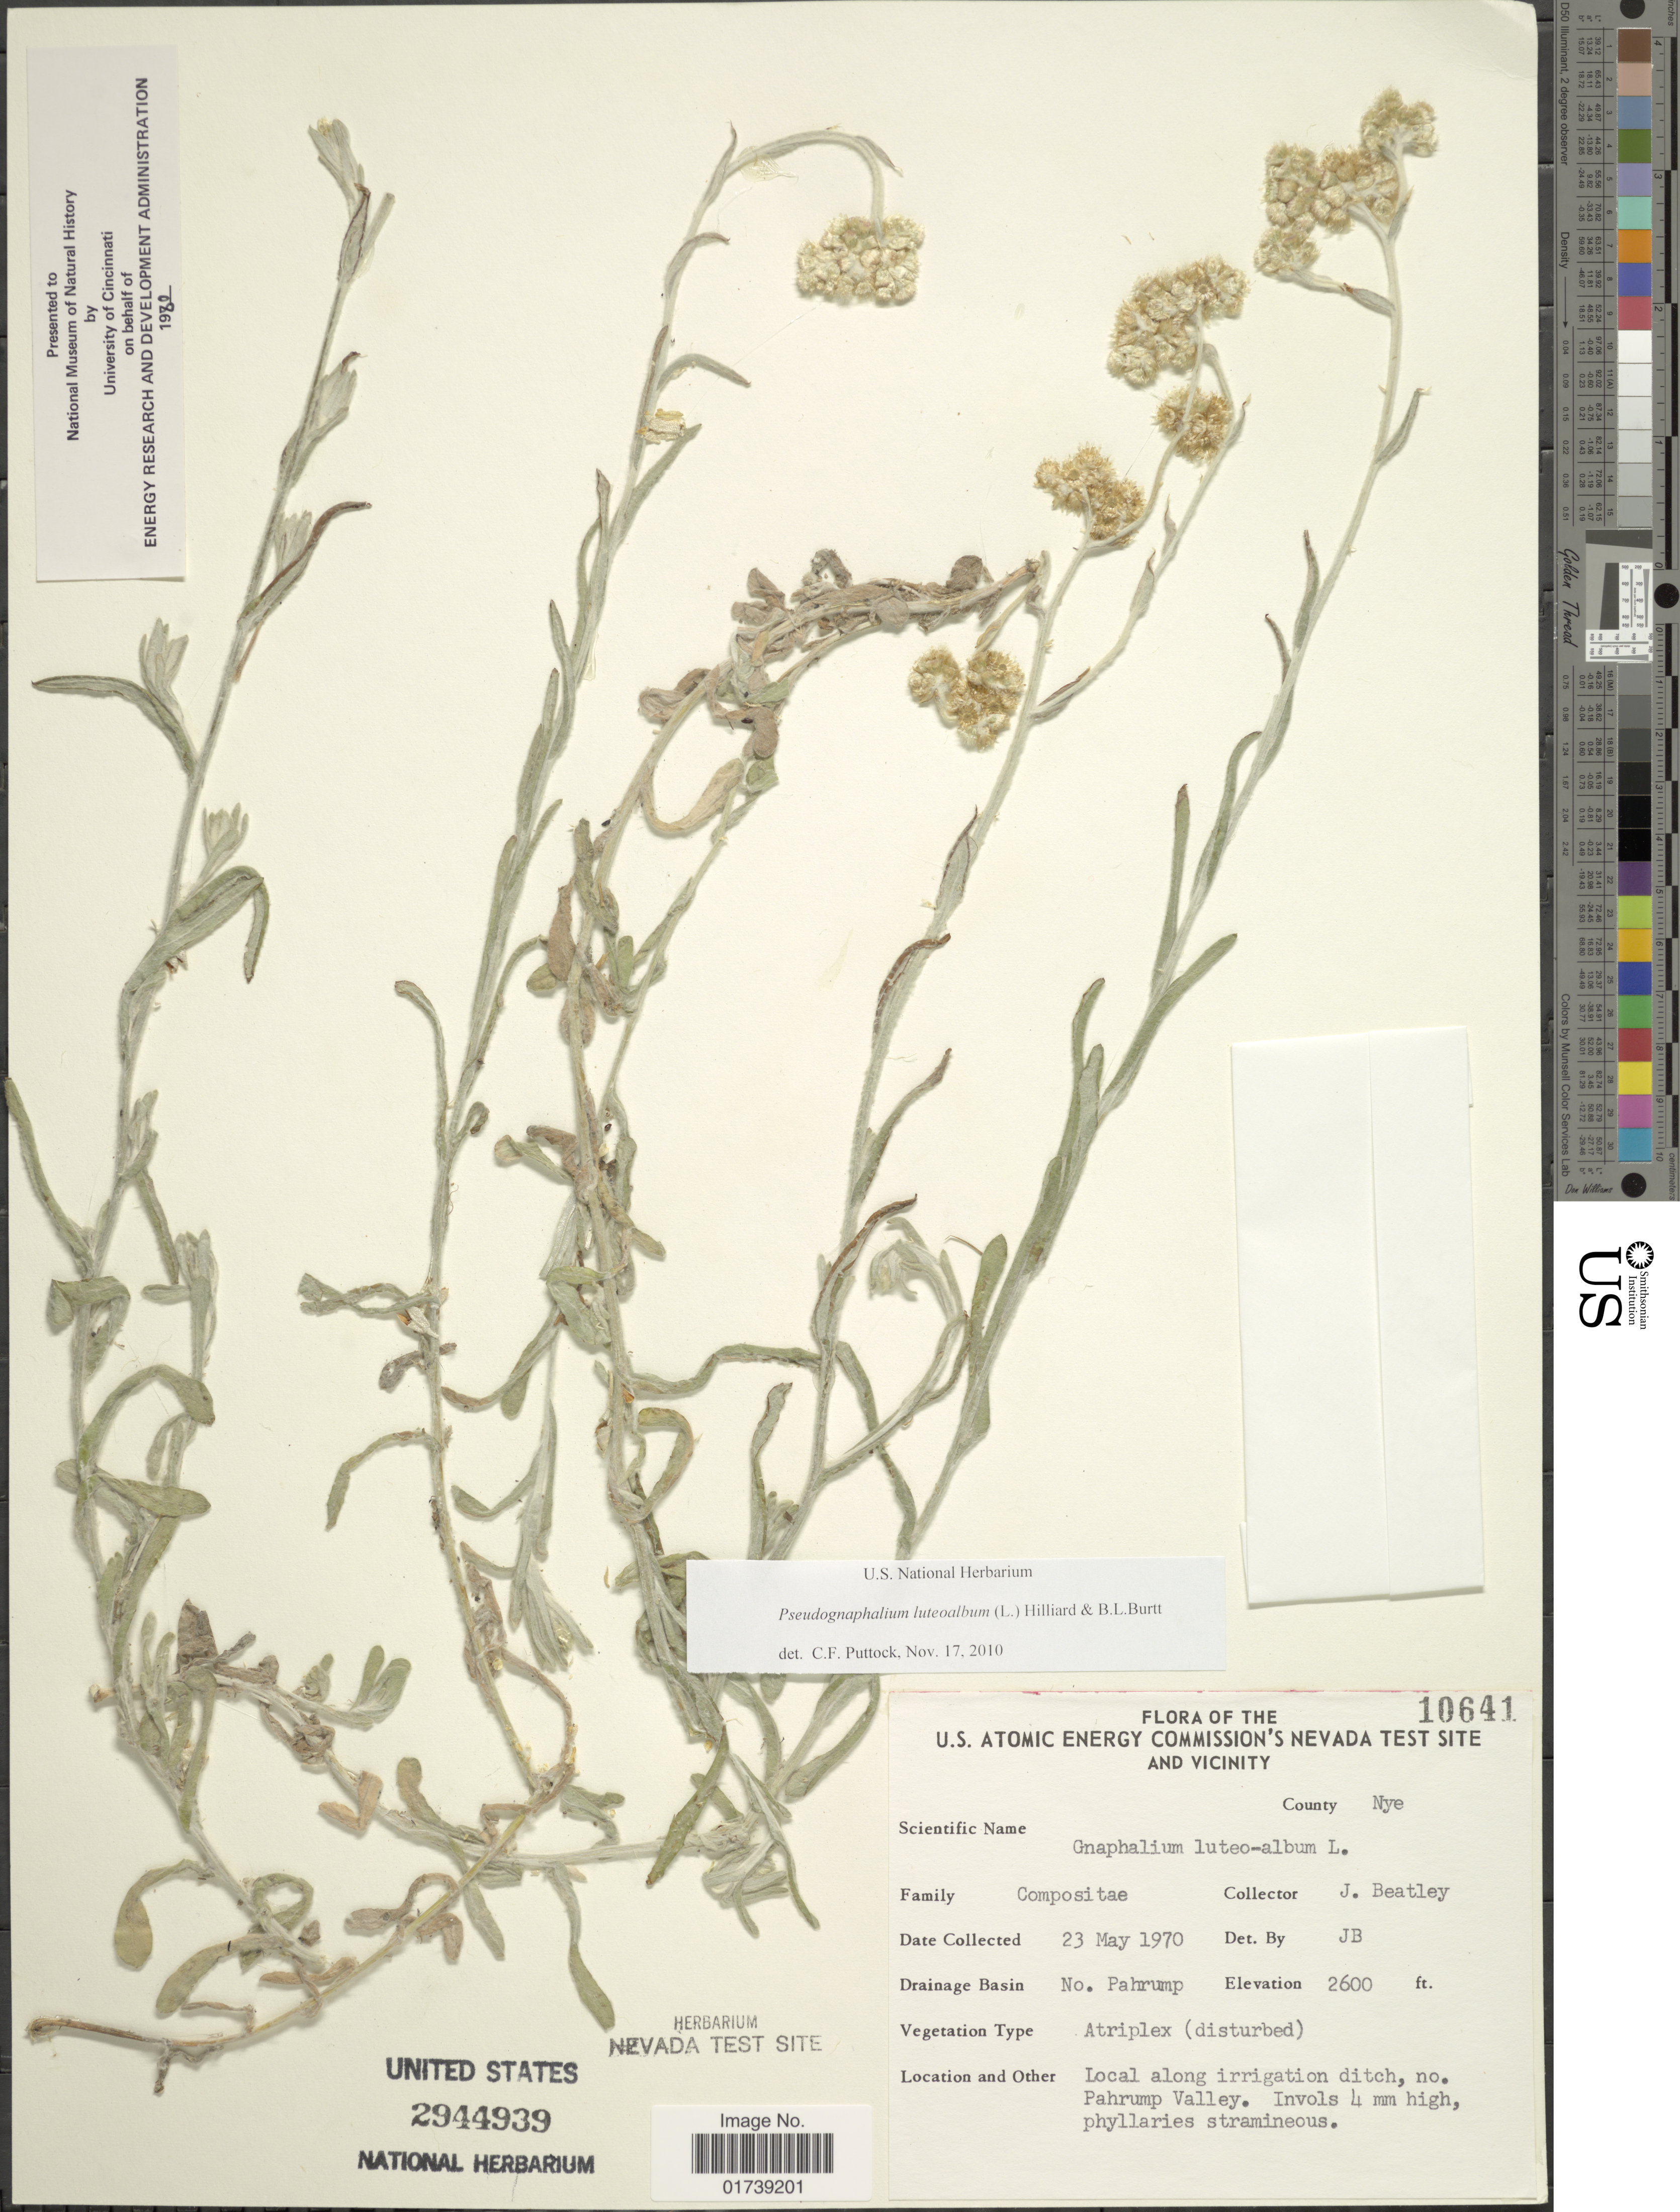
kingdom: Plantae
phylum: Tracheophyta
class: Magnoliopsida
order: Asterales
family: Asteraceae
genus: Pseudognaphalium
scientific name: Pseudognaphalium luteoalbum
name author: (L.) Hilliard & B.L. Burtt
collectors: J. C. Beatley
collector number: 10641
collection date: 1970-05-23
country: United States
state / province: Nevada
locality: Nevada test site and vicinity, Pahrump Valley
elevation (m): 792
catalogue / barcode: US 2944939